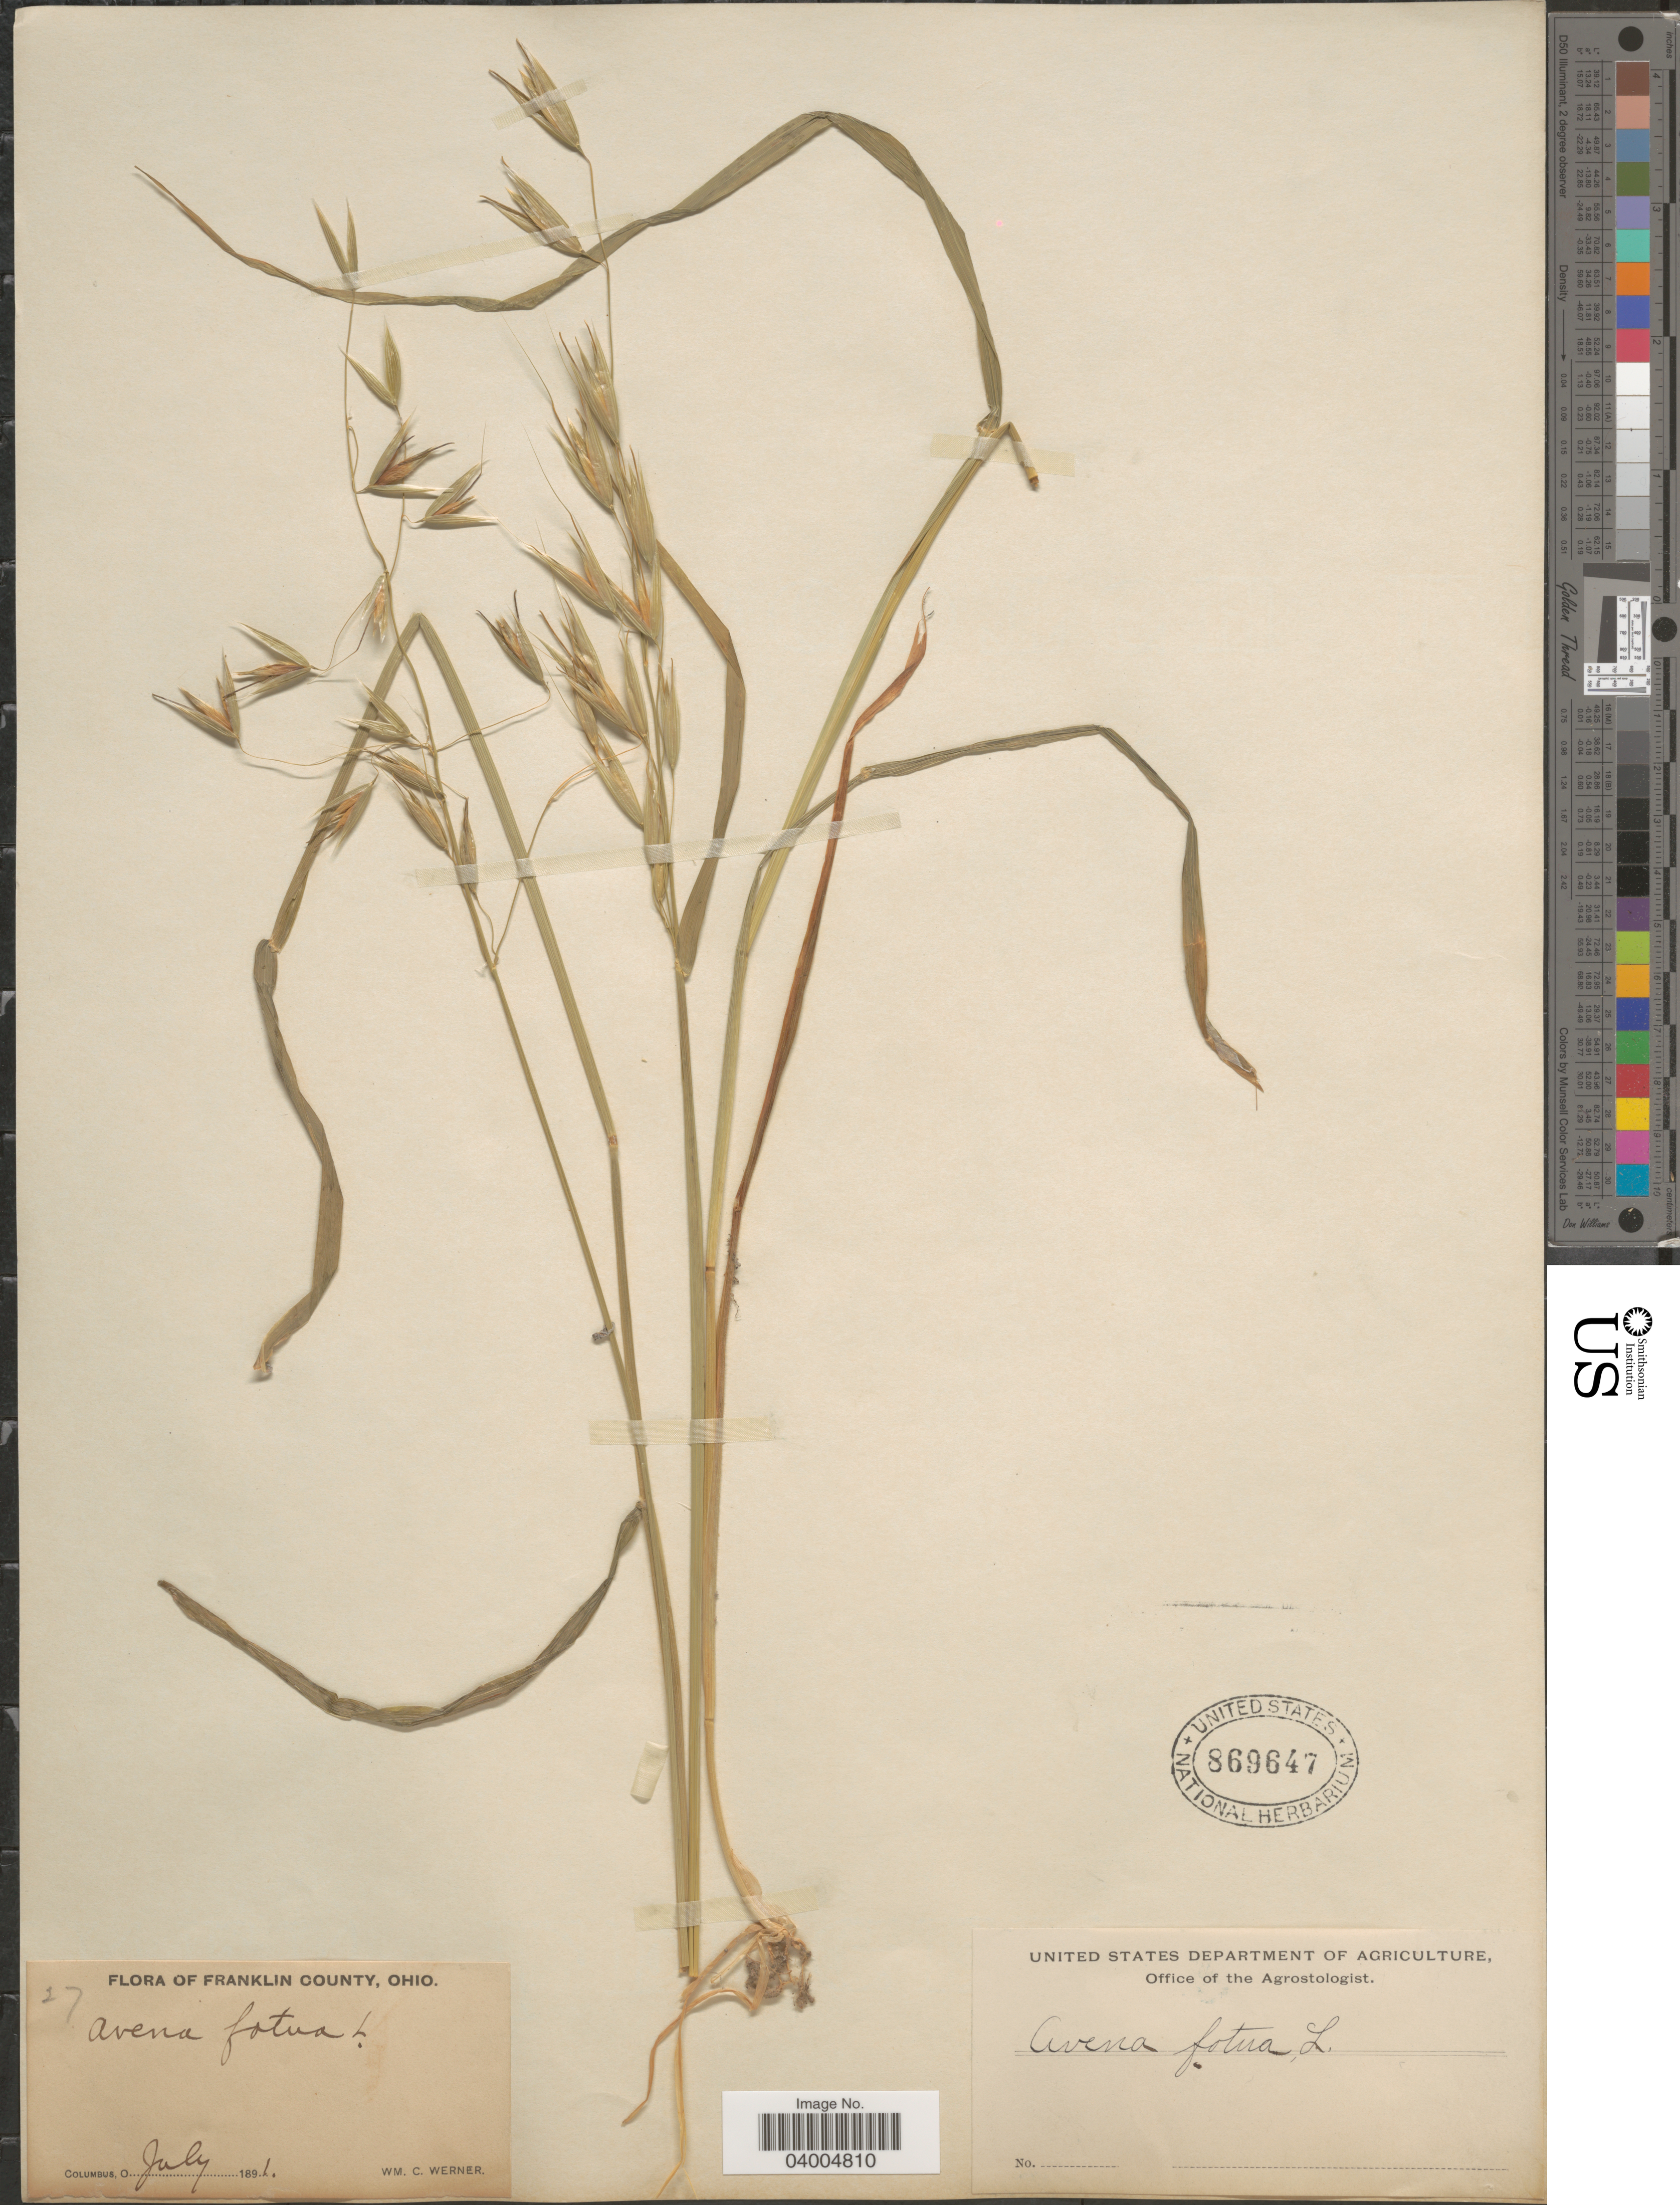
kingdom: Plantae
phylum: Tracheophyta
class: Liliopsida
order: Poales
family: Poaceae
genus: Avena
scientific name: Avena fatua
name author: L.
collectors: W. Werner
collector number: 27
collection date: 1891-07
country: United States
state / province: Ohio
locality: Franklin County. Columbus.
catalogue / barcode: US 869647